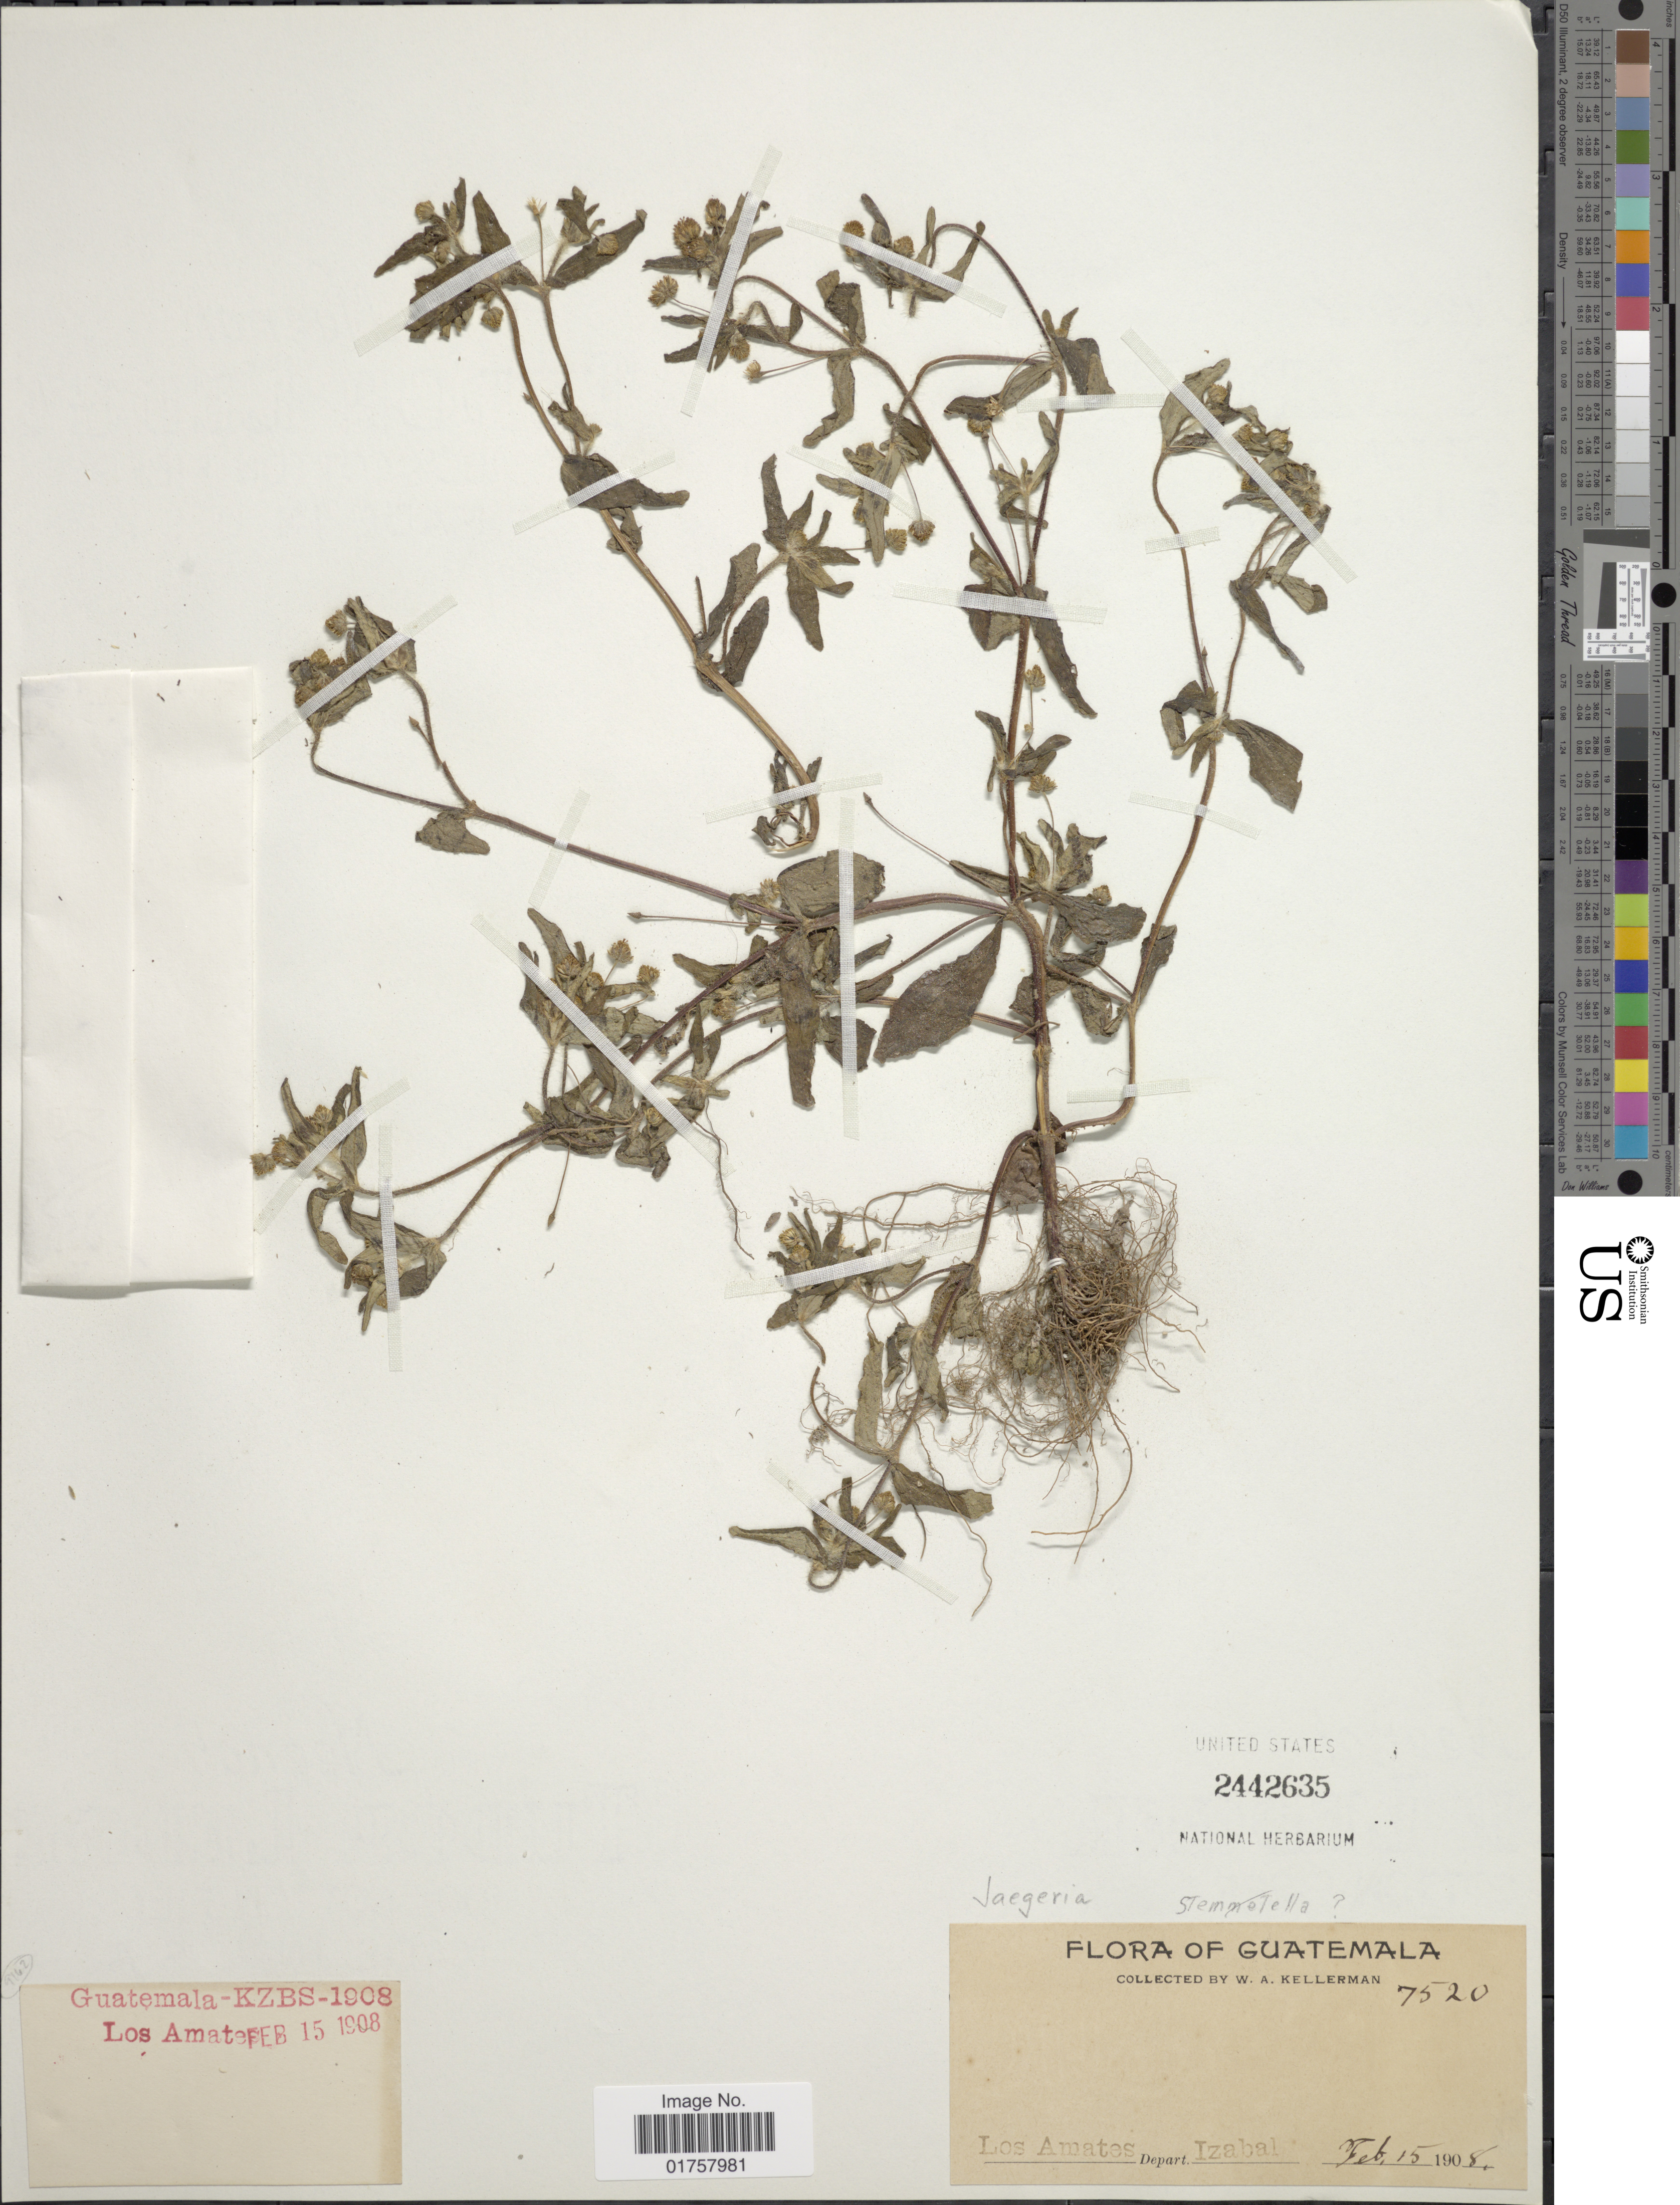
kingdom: Plantae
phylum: Tracheophyta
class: Magnoliopsida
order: Asterales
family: Asteraceae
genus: Jaegeria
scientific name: Jaegeria sp.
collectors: W. Kellerman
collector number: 7520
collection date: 1908-02-15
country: Guatemala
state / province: Izabal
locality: Los Amates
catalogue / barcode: US 2442635